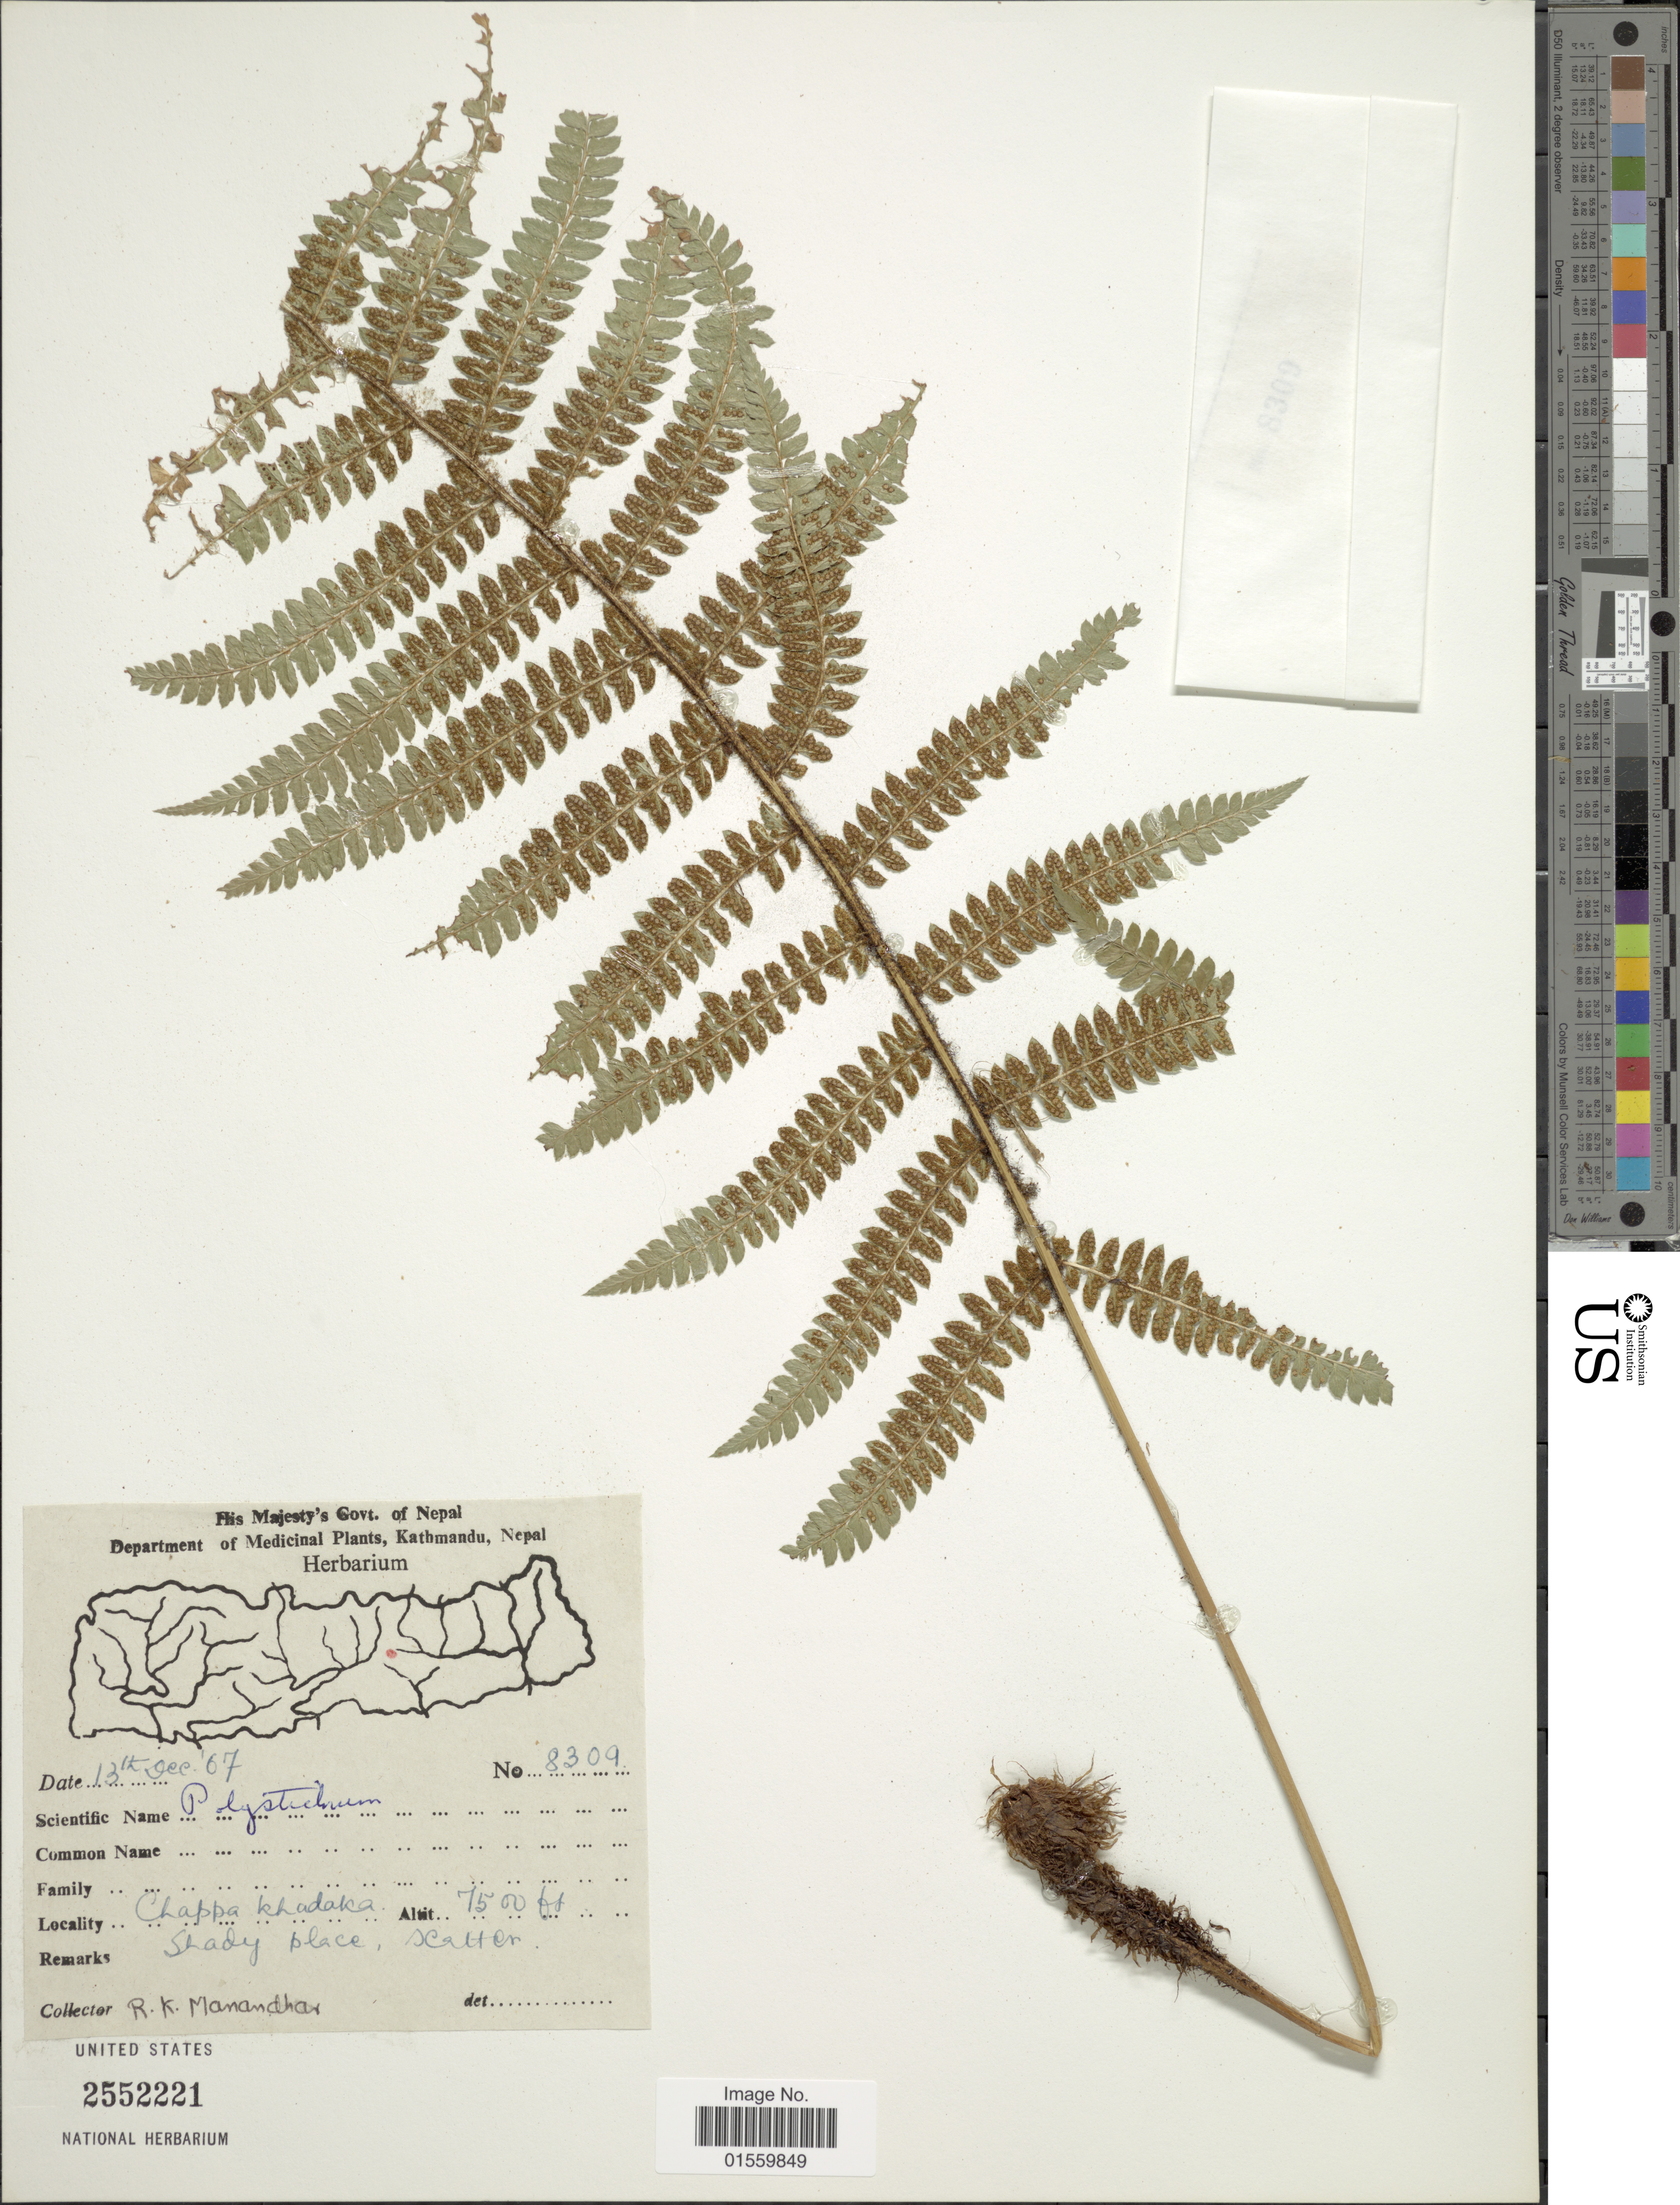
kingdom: Plantae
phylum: Tracheophyta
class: Polypodiopsida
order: Polypodiales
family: Dryopteridaceae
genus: Polystichum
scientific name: Polystichum sp.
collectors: R. Manandhar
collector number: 8309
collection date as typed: Transcribed d/m/y: 13/12/67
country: Vietnam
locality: Chappa Khadaka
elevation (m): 2286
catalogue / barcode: US 2552221